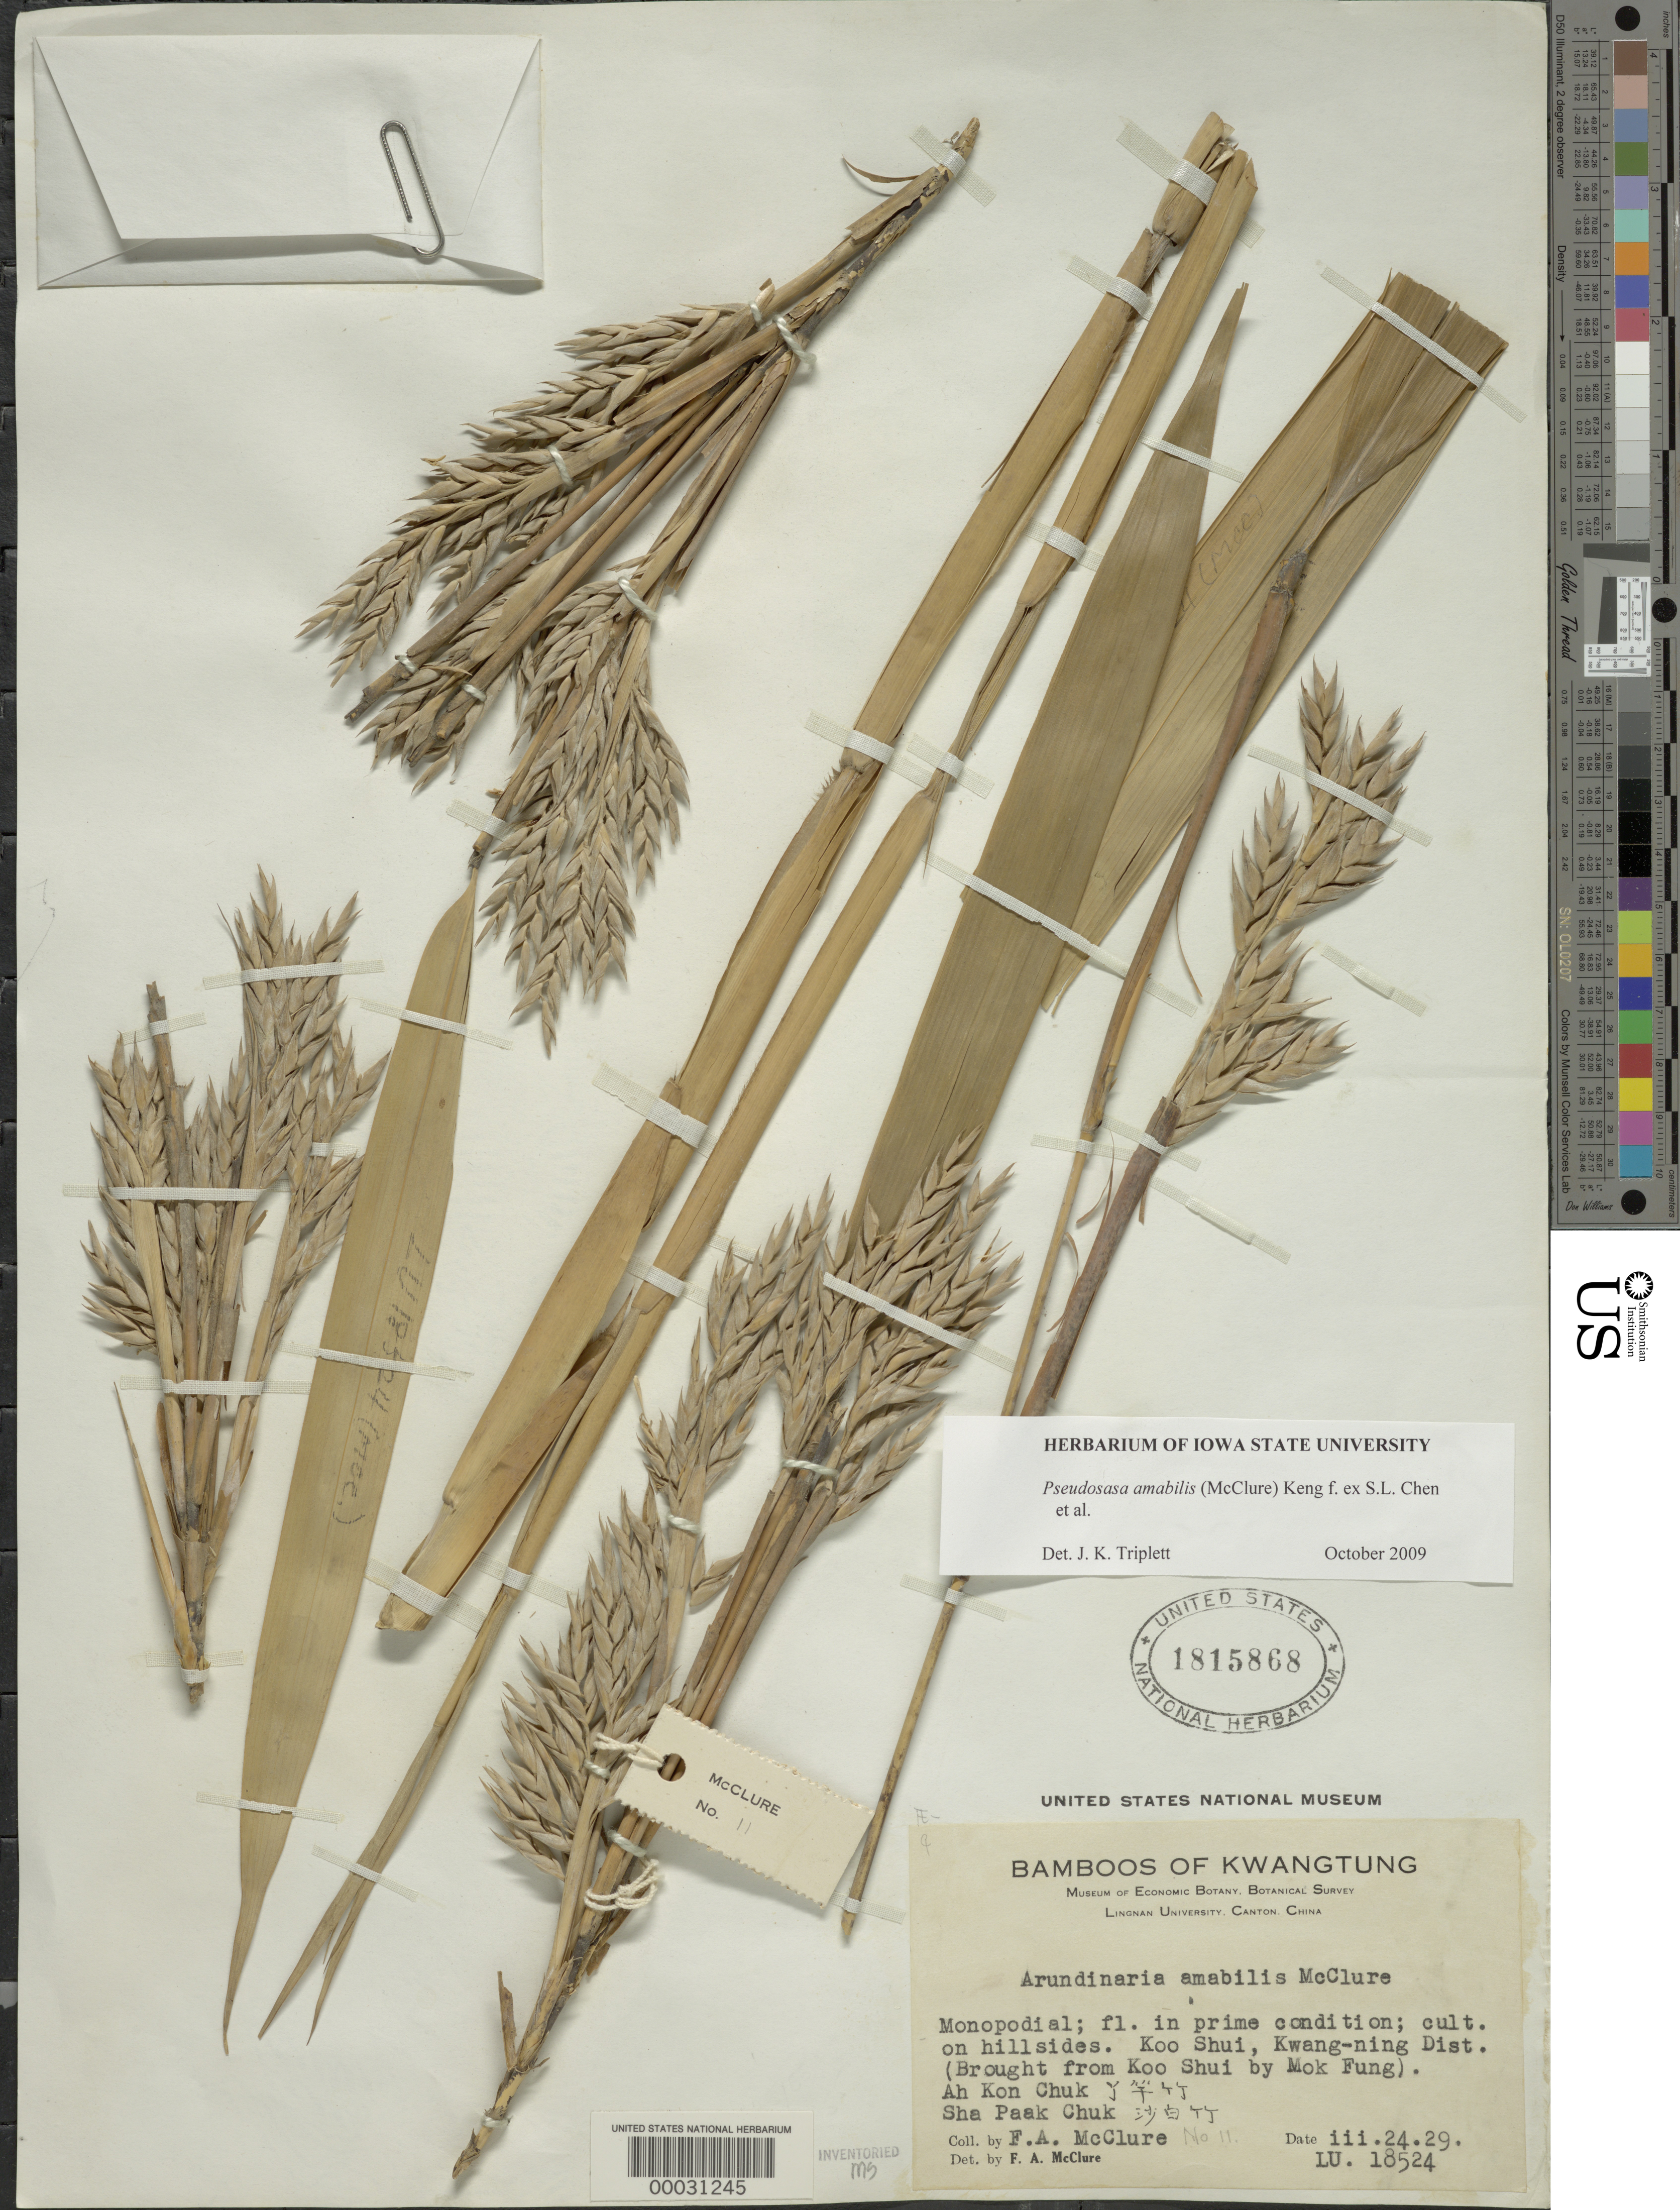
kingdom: Plantae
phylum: Tracheophyta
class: Liliopsida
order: Poales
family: Poaceae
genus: Pseudosasa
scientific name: Pseudosasa amabilis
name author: (McClure) Keng f.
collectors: F. A. McClure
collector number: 11 - Mok Fung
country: China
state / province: Guangdong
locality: Koo Shui, Kwang-ning Dist.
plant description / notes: Brought from Koo Shui by Monk Fung to Lingnan Univ. Bamboo Gardens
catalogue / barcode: US 1815868